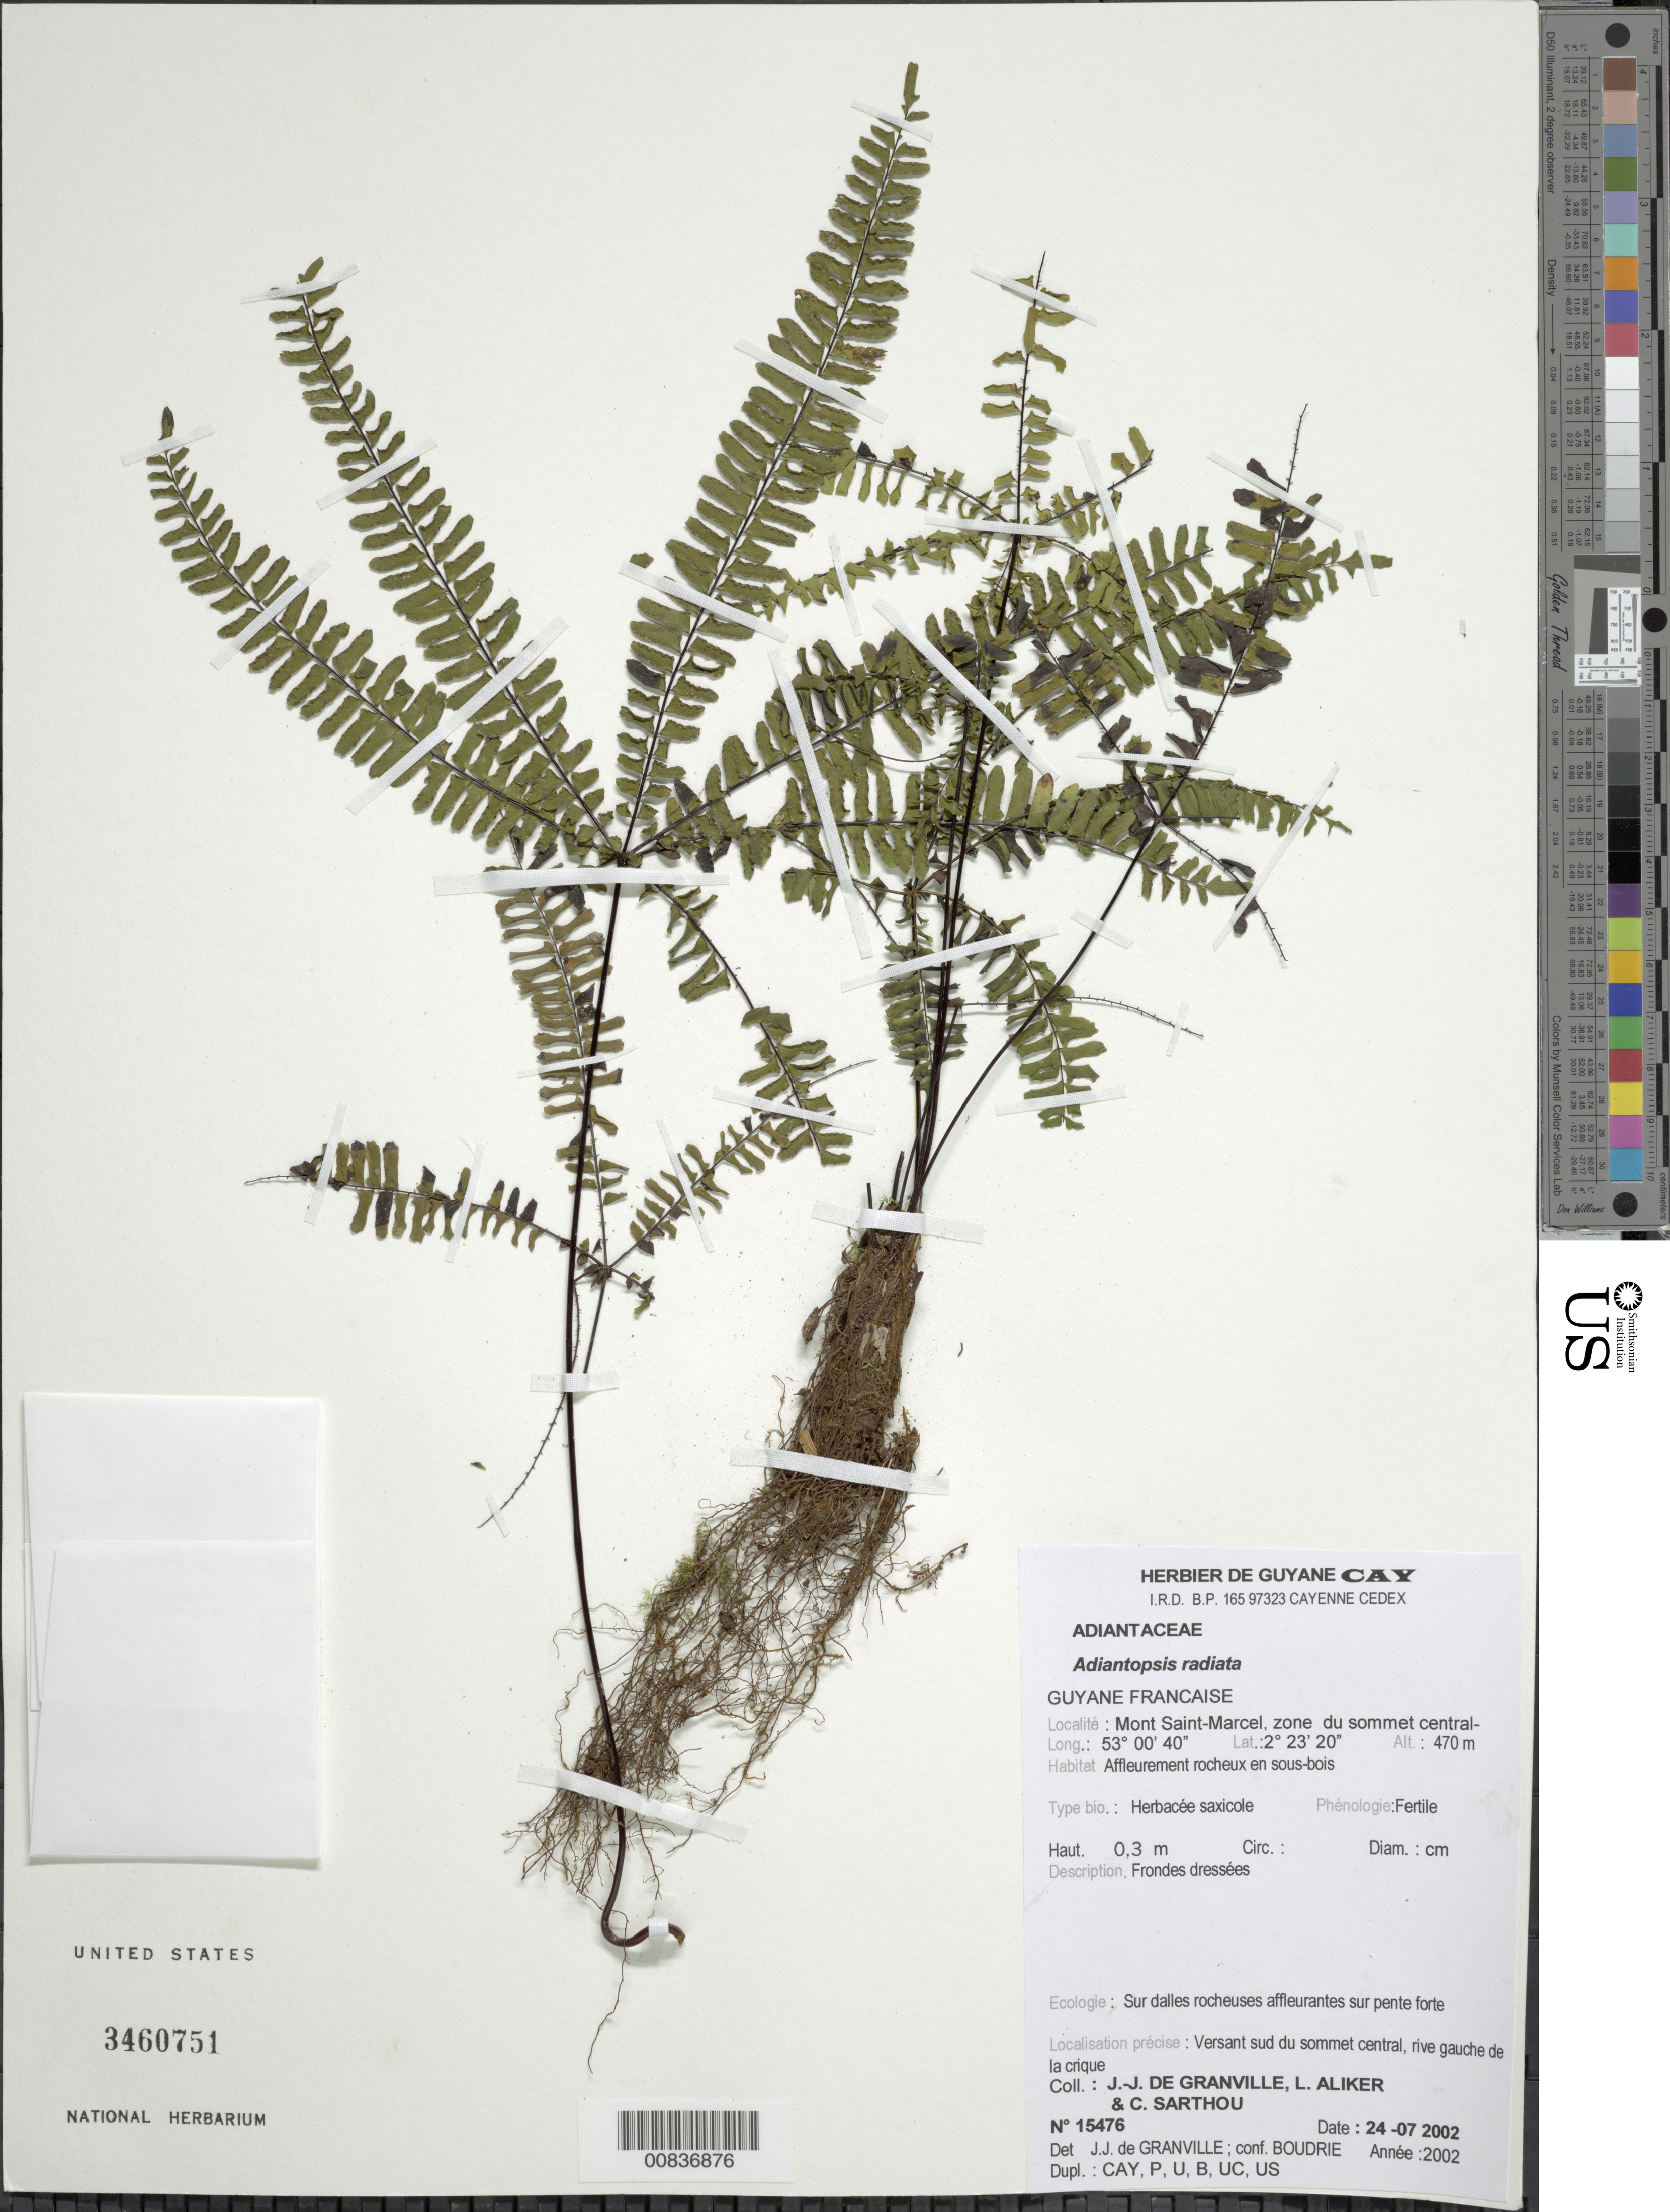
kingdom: Plantae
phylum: Tracheophyta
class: Polypodiopsida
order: Polypodiales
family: Pteridaceae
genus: Adiantopsis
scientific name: Adiantopsis radiata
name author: (L.) Fée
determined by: Granville, J. J.; Boudrie, M.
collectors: J.-J. de Granville, L. Aliker & C. Sarthou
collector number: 15476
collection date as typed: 24-Jul-02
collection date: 2002-07-24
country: French Guiana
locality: Mont Saint-Marcel, zone du sommet central, Bassin de l'Yaloupi. Versant sud du sommet central, rive gauche de la crique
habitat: Forêt de pente sur affleurement rocheux. En sous-bois, sur dalles rocheuses affleurantes sur pente forte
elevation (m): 470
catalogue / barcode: US 3460751